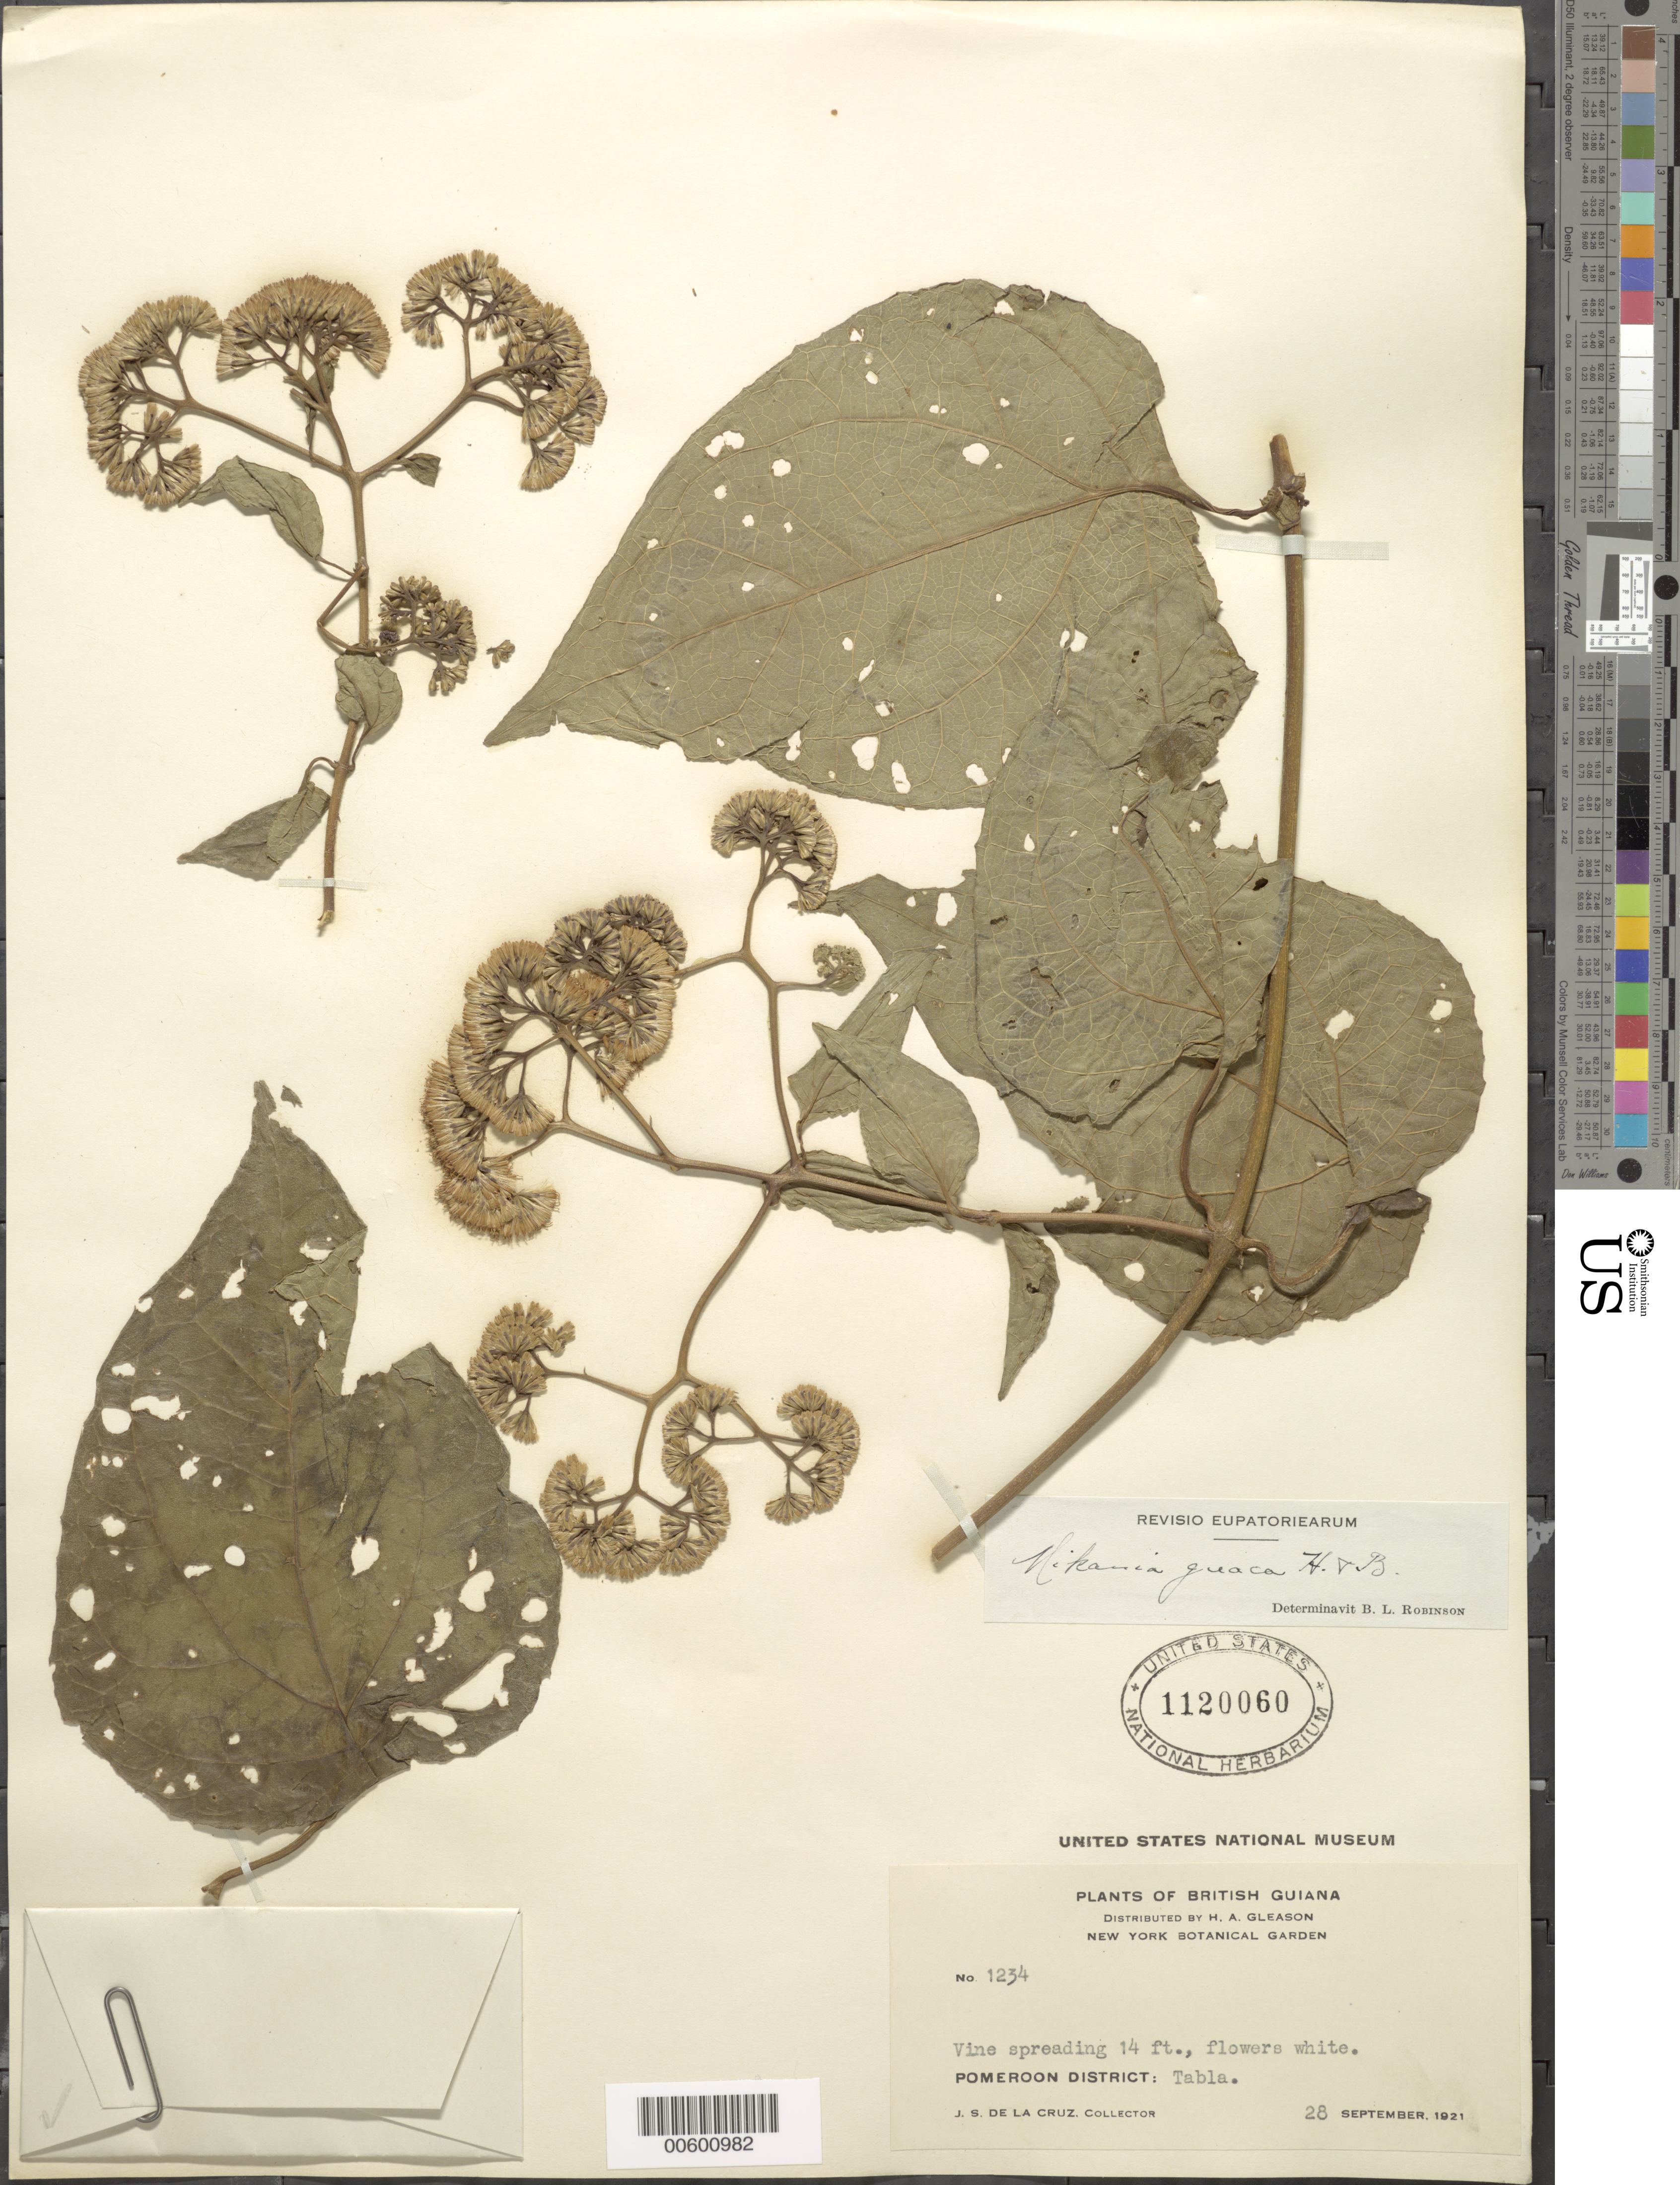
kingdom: Plantae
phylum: Tracheophyta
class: Magnoliopsida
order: Asterales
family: Asteraceae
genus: Mikania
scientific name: Mikania guaco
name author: Humb. & Bonpl.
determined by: Robinson, B. L.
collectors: J. S. de la Cruz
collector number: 1234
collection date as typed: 28-Sep-21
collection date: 1921-09-28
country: Guyana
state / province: Barima-Waini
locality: Tabla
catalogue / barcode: US 1120060